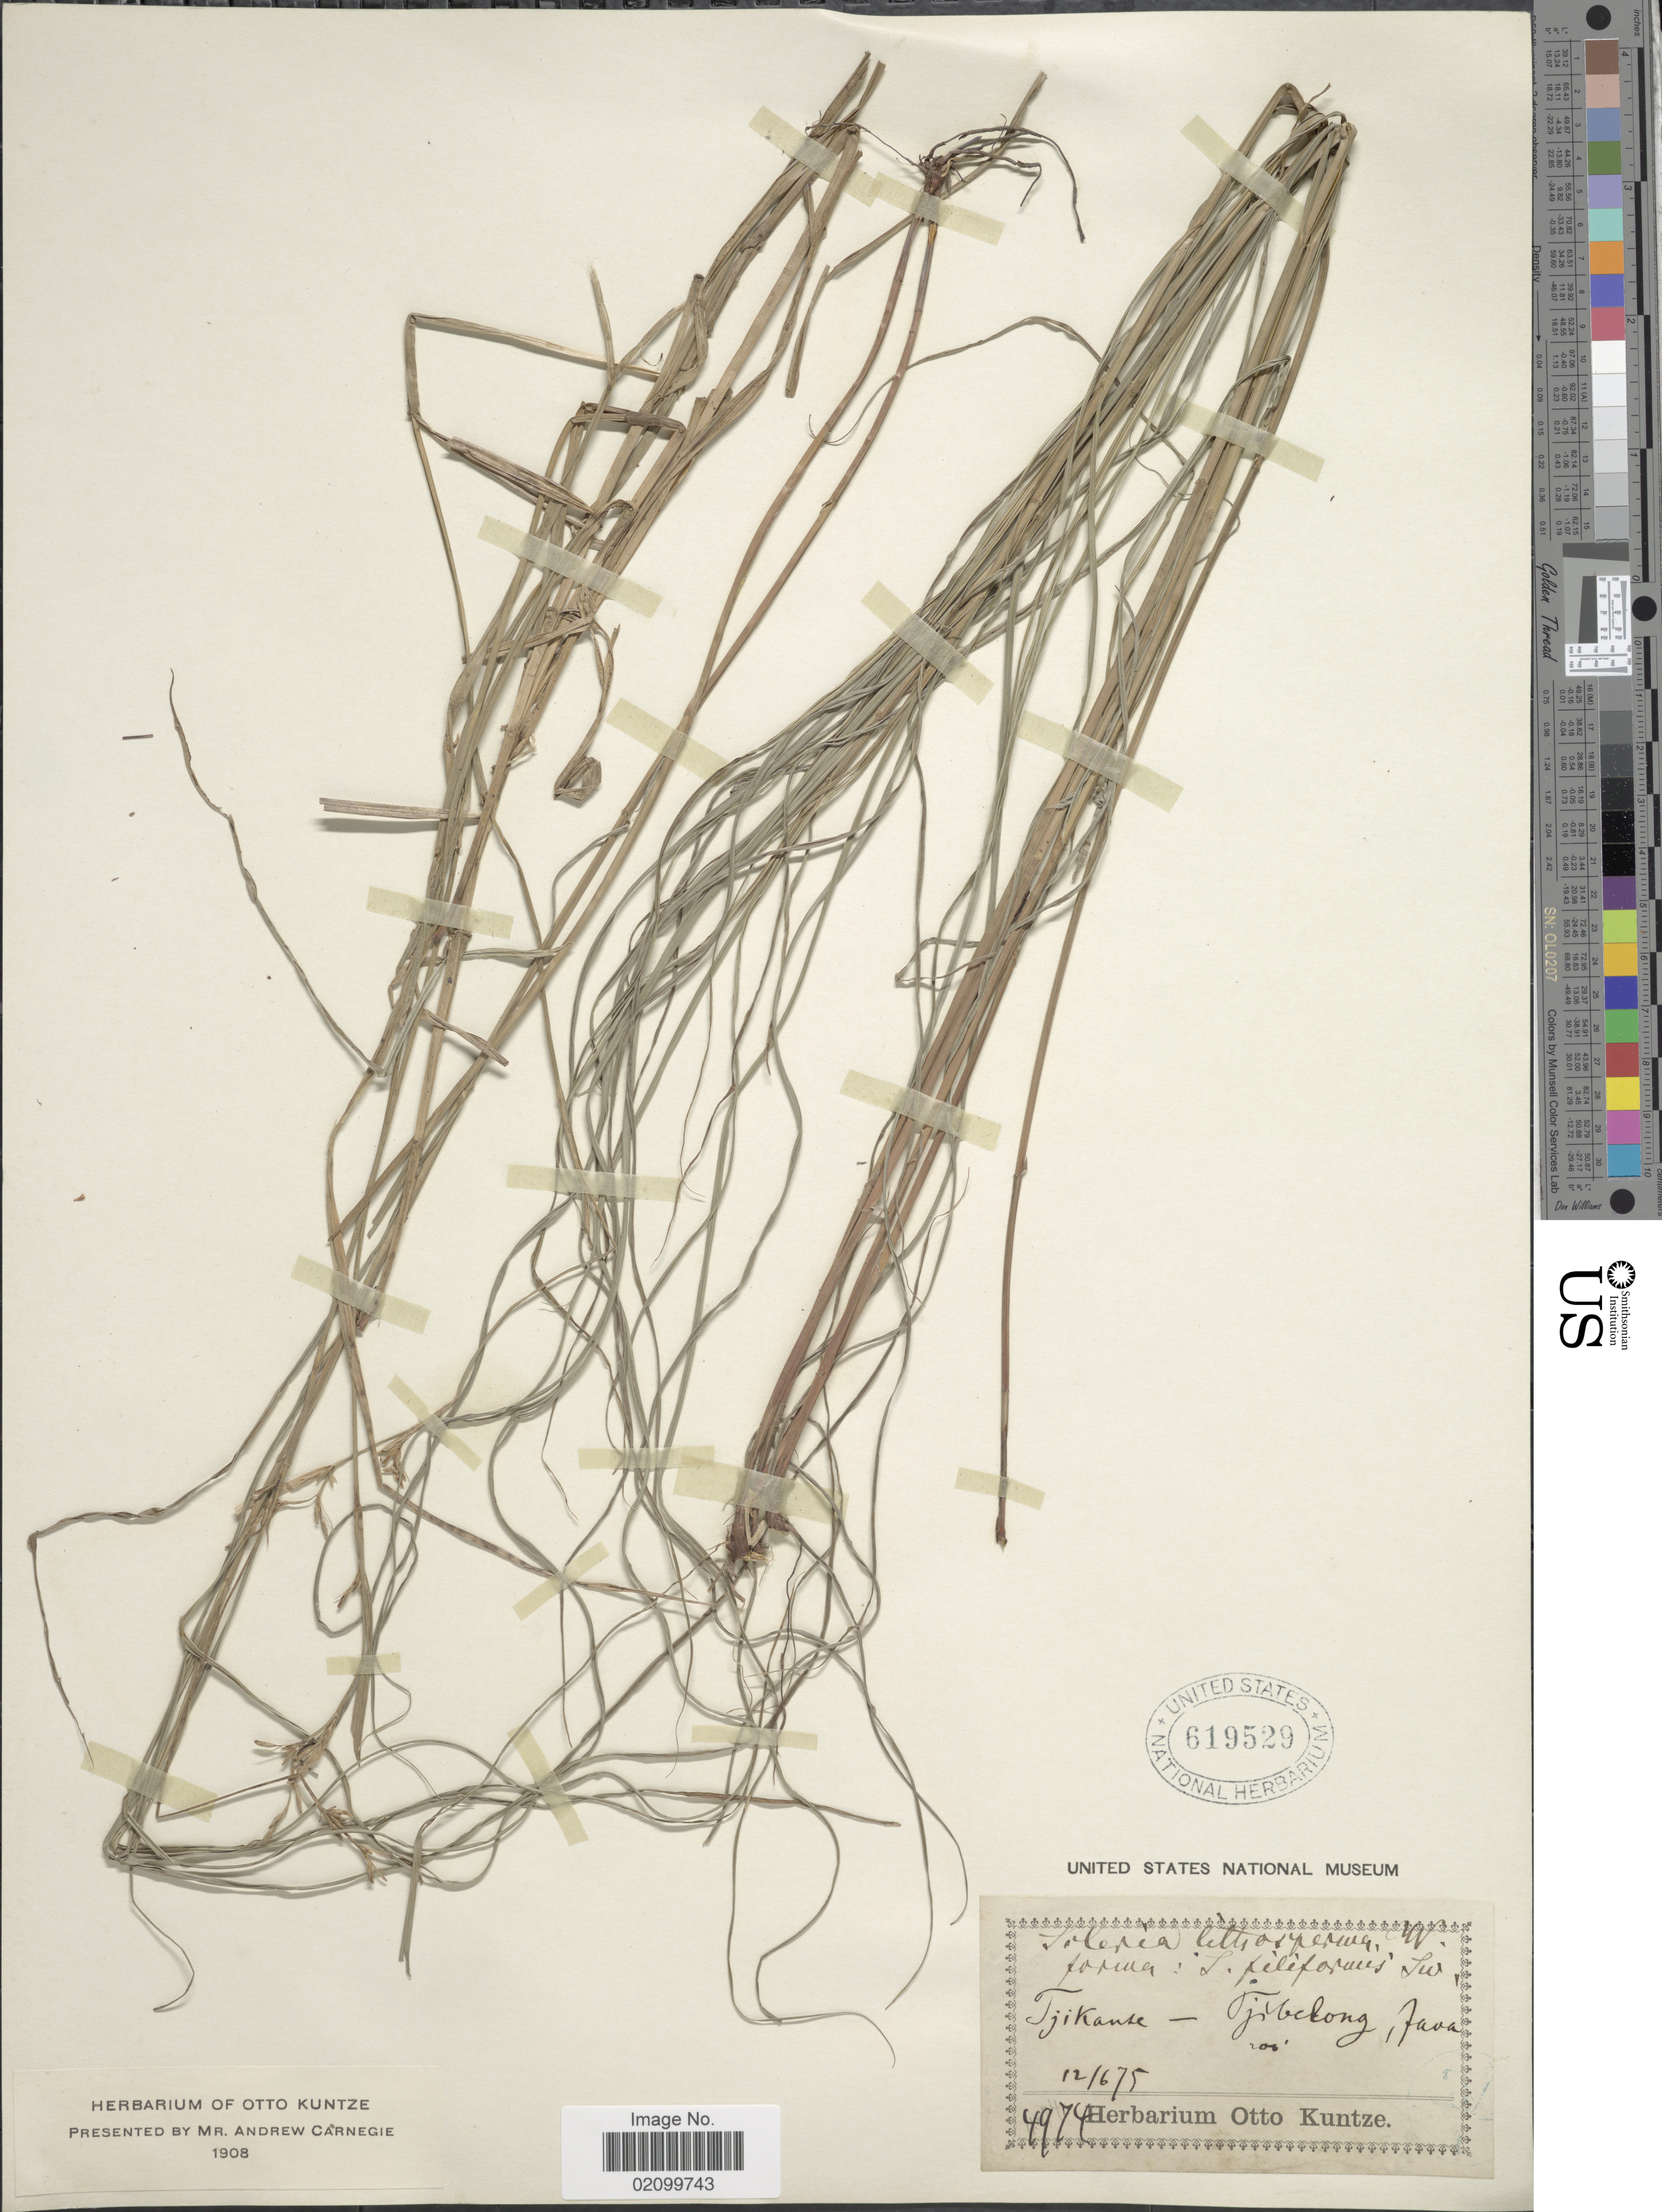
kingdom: Plantae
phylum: Tracheophyta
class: Liliopsida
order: Poales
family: Cyperaceae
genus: Scleria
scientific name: Scleria lithosperma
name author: (L.) Sw.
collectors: ex herb. Otto Kuntze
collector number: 4974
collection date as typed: Transcribed d/m/y: 12/6/75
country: Indonesia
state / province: Java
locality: TjiKante - Tjibekong [interpreted]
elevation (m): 61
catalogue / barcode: US 619529